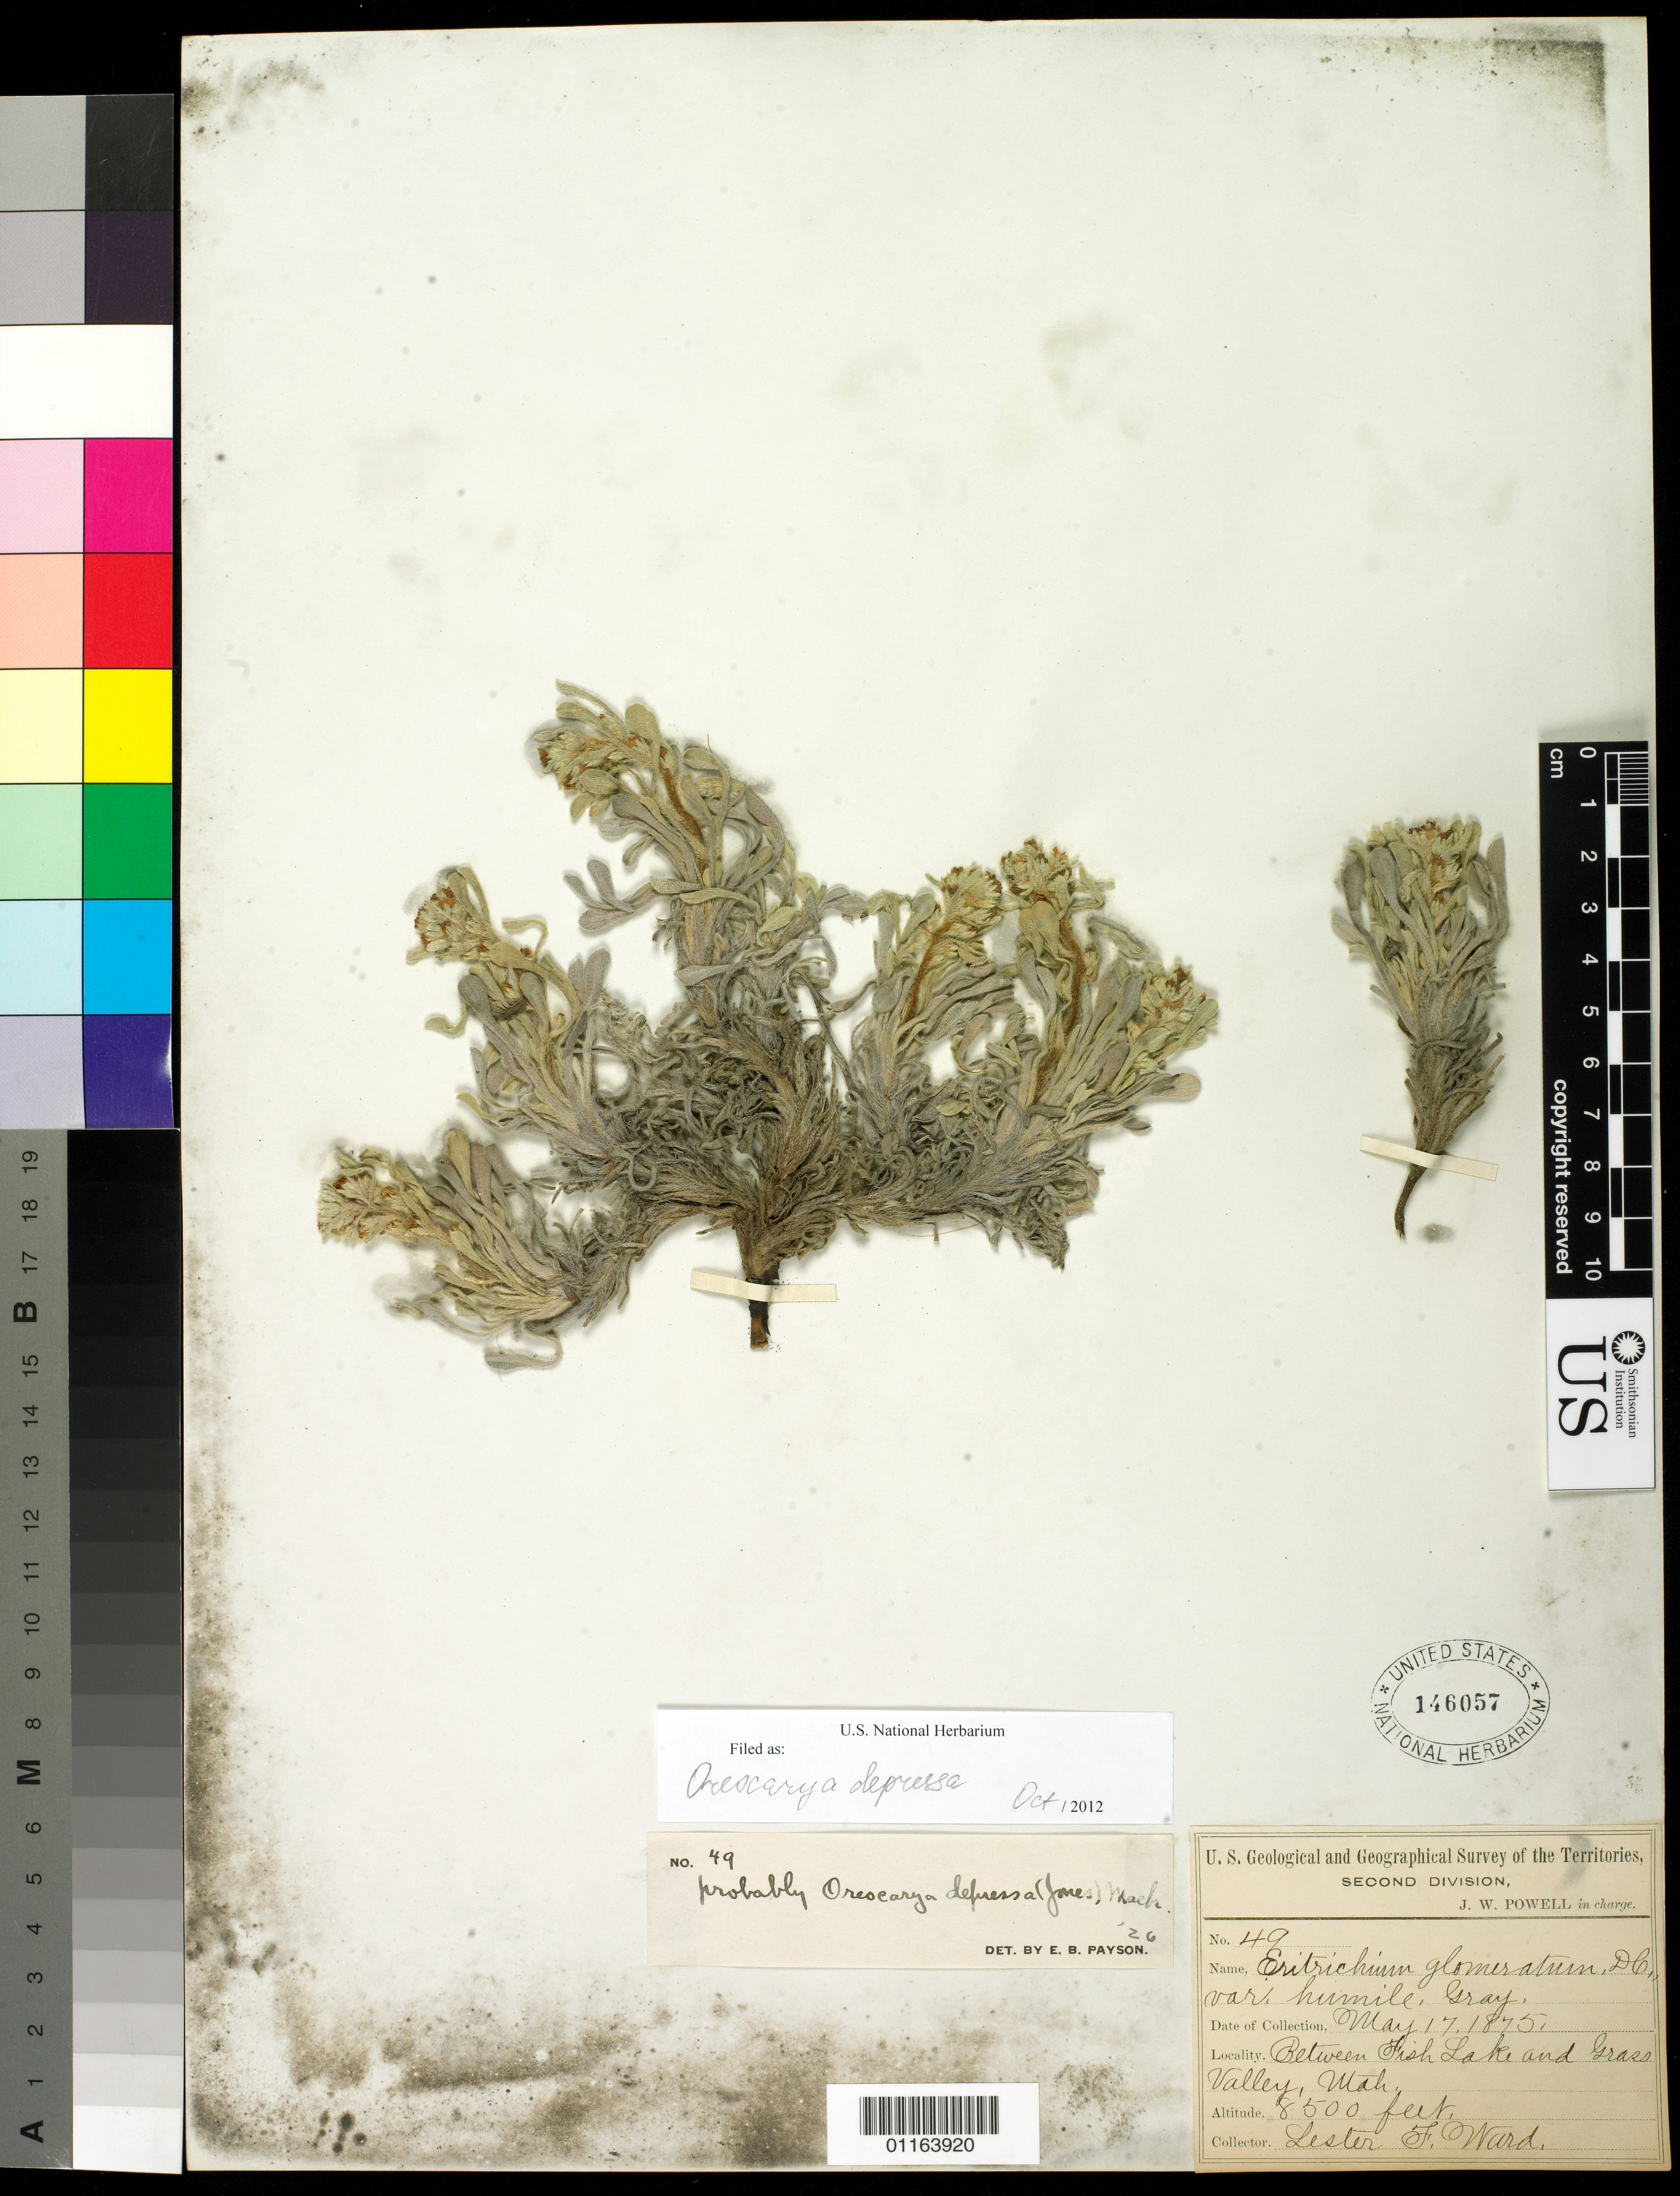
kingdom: Plantae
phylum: Tracheophyta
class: Magnoliopsida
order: Boraginales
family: Boraginaceae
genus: Oreocarya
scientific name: Oreocarya depressa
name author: (M.E. Jones) J.F. Macbr.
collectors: L. F. Ward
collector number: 49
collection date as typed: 17 May 1875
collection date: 1875-05-17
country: United States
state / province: Utah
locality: Between Fish Lake and Grass Valley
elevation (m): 2591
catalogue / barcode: US 146057